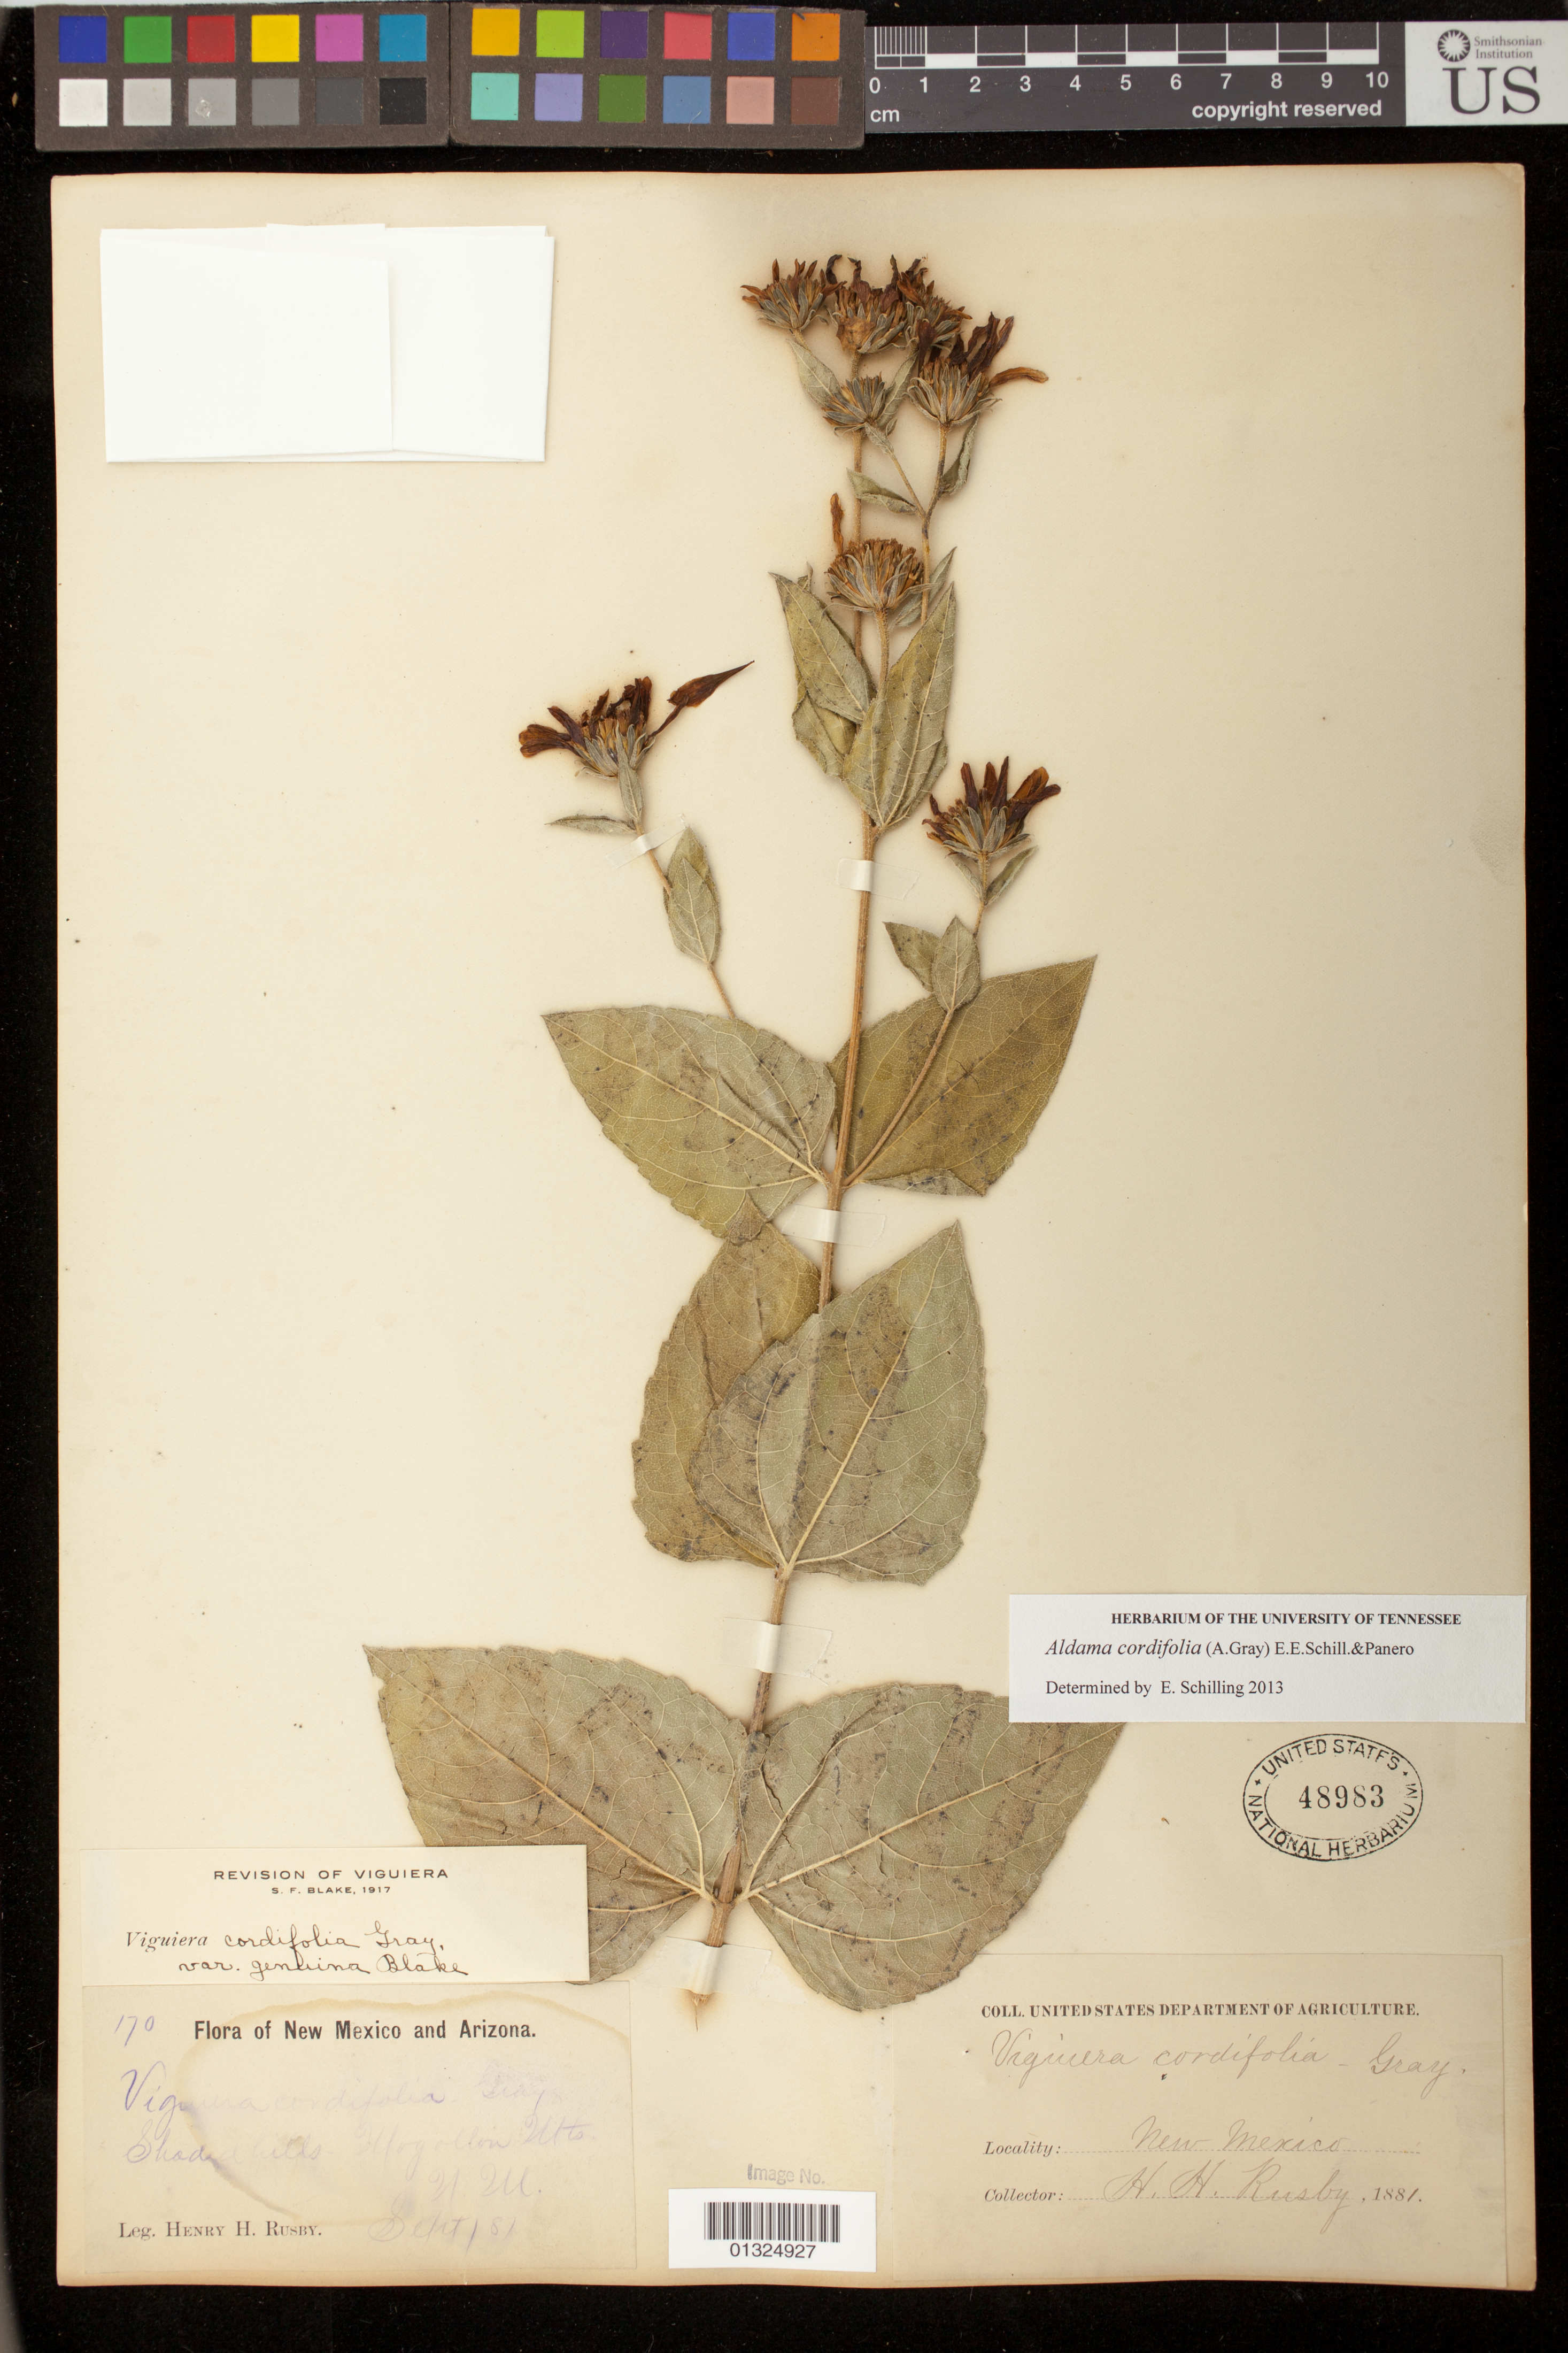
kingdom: Plantae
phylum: Tracheophyta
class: Magnoliopsida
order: Asterales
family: Asteraceae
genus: Aldama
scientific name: Aldama cordifolia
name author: (A. Gray) E.E. Schill. & Panero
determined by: Schilling, E. E.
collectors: H. H. Rusby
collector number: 170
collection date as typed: Sep 1881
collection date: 1881-09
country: United States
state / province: New Mexico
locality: Mogollon Mts.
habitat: Shaded hills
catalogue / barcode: US 48983